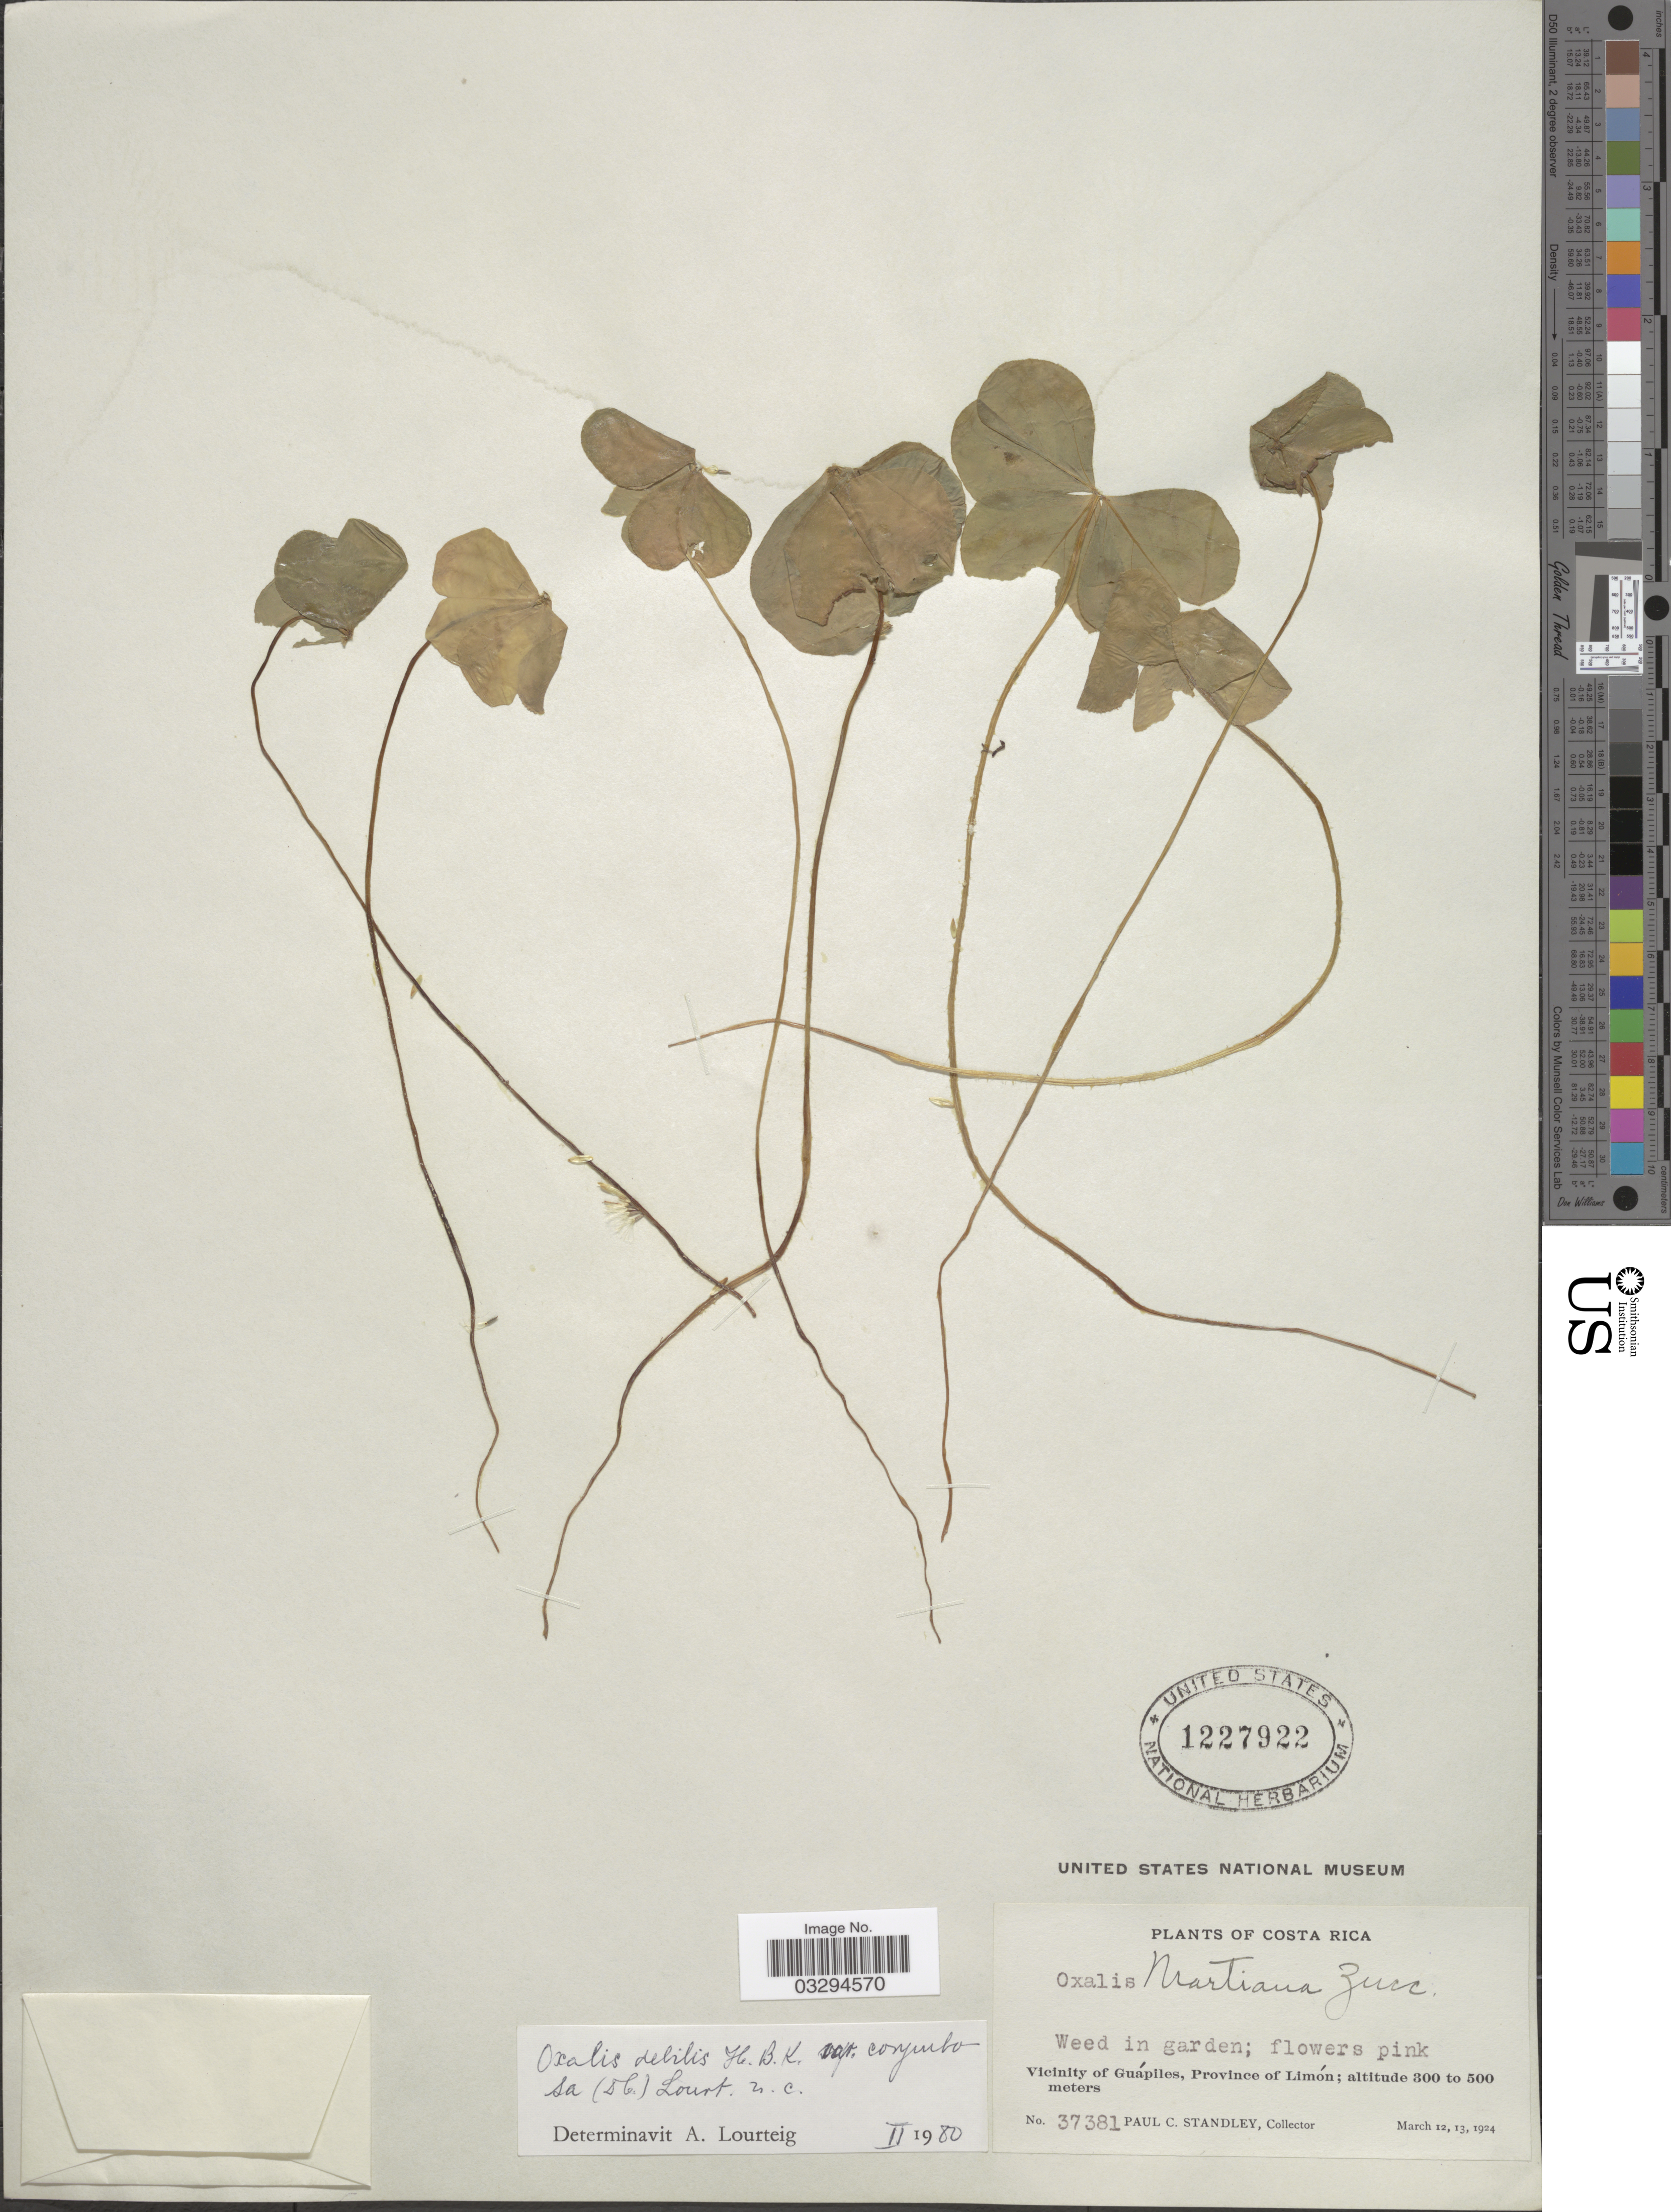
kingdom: Plantae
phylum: Tracheophyta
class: Magnoliopsida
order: Oxalidales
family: Oxalidaceae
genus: Oxalis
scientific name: Oxalis debilis var. corymbosa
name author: (DC.) Lourteig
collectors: P. C. Standley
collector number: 37381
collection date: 1924-03-12/1924-03-13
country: Costa Rica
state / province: Limón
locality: Weed in garden, Vicinity of Guápiles.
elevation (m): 300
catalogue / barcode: US 1227922